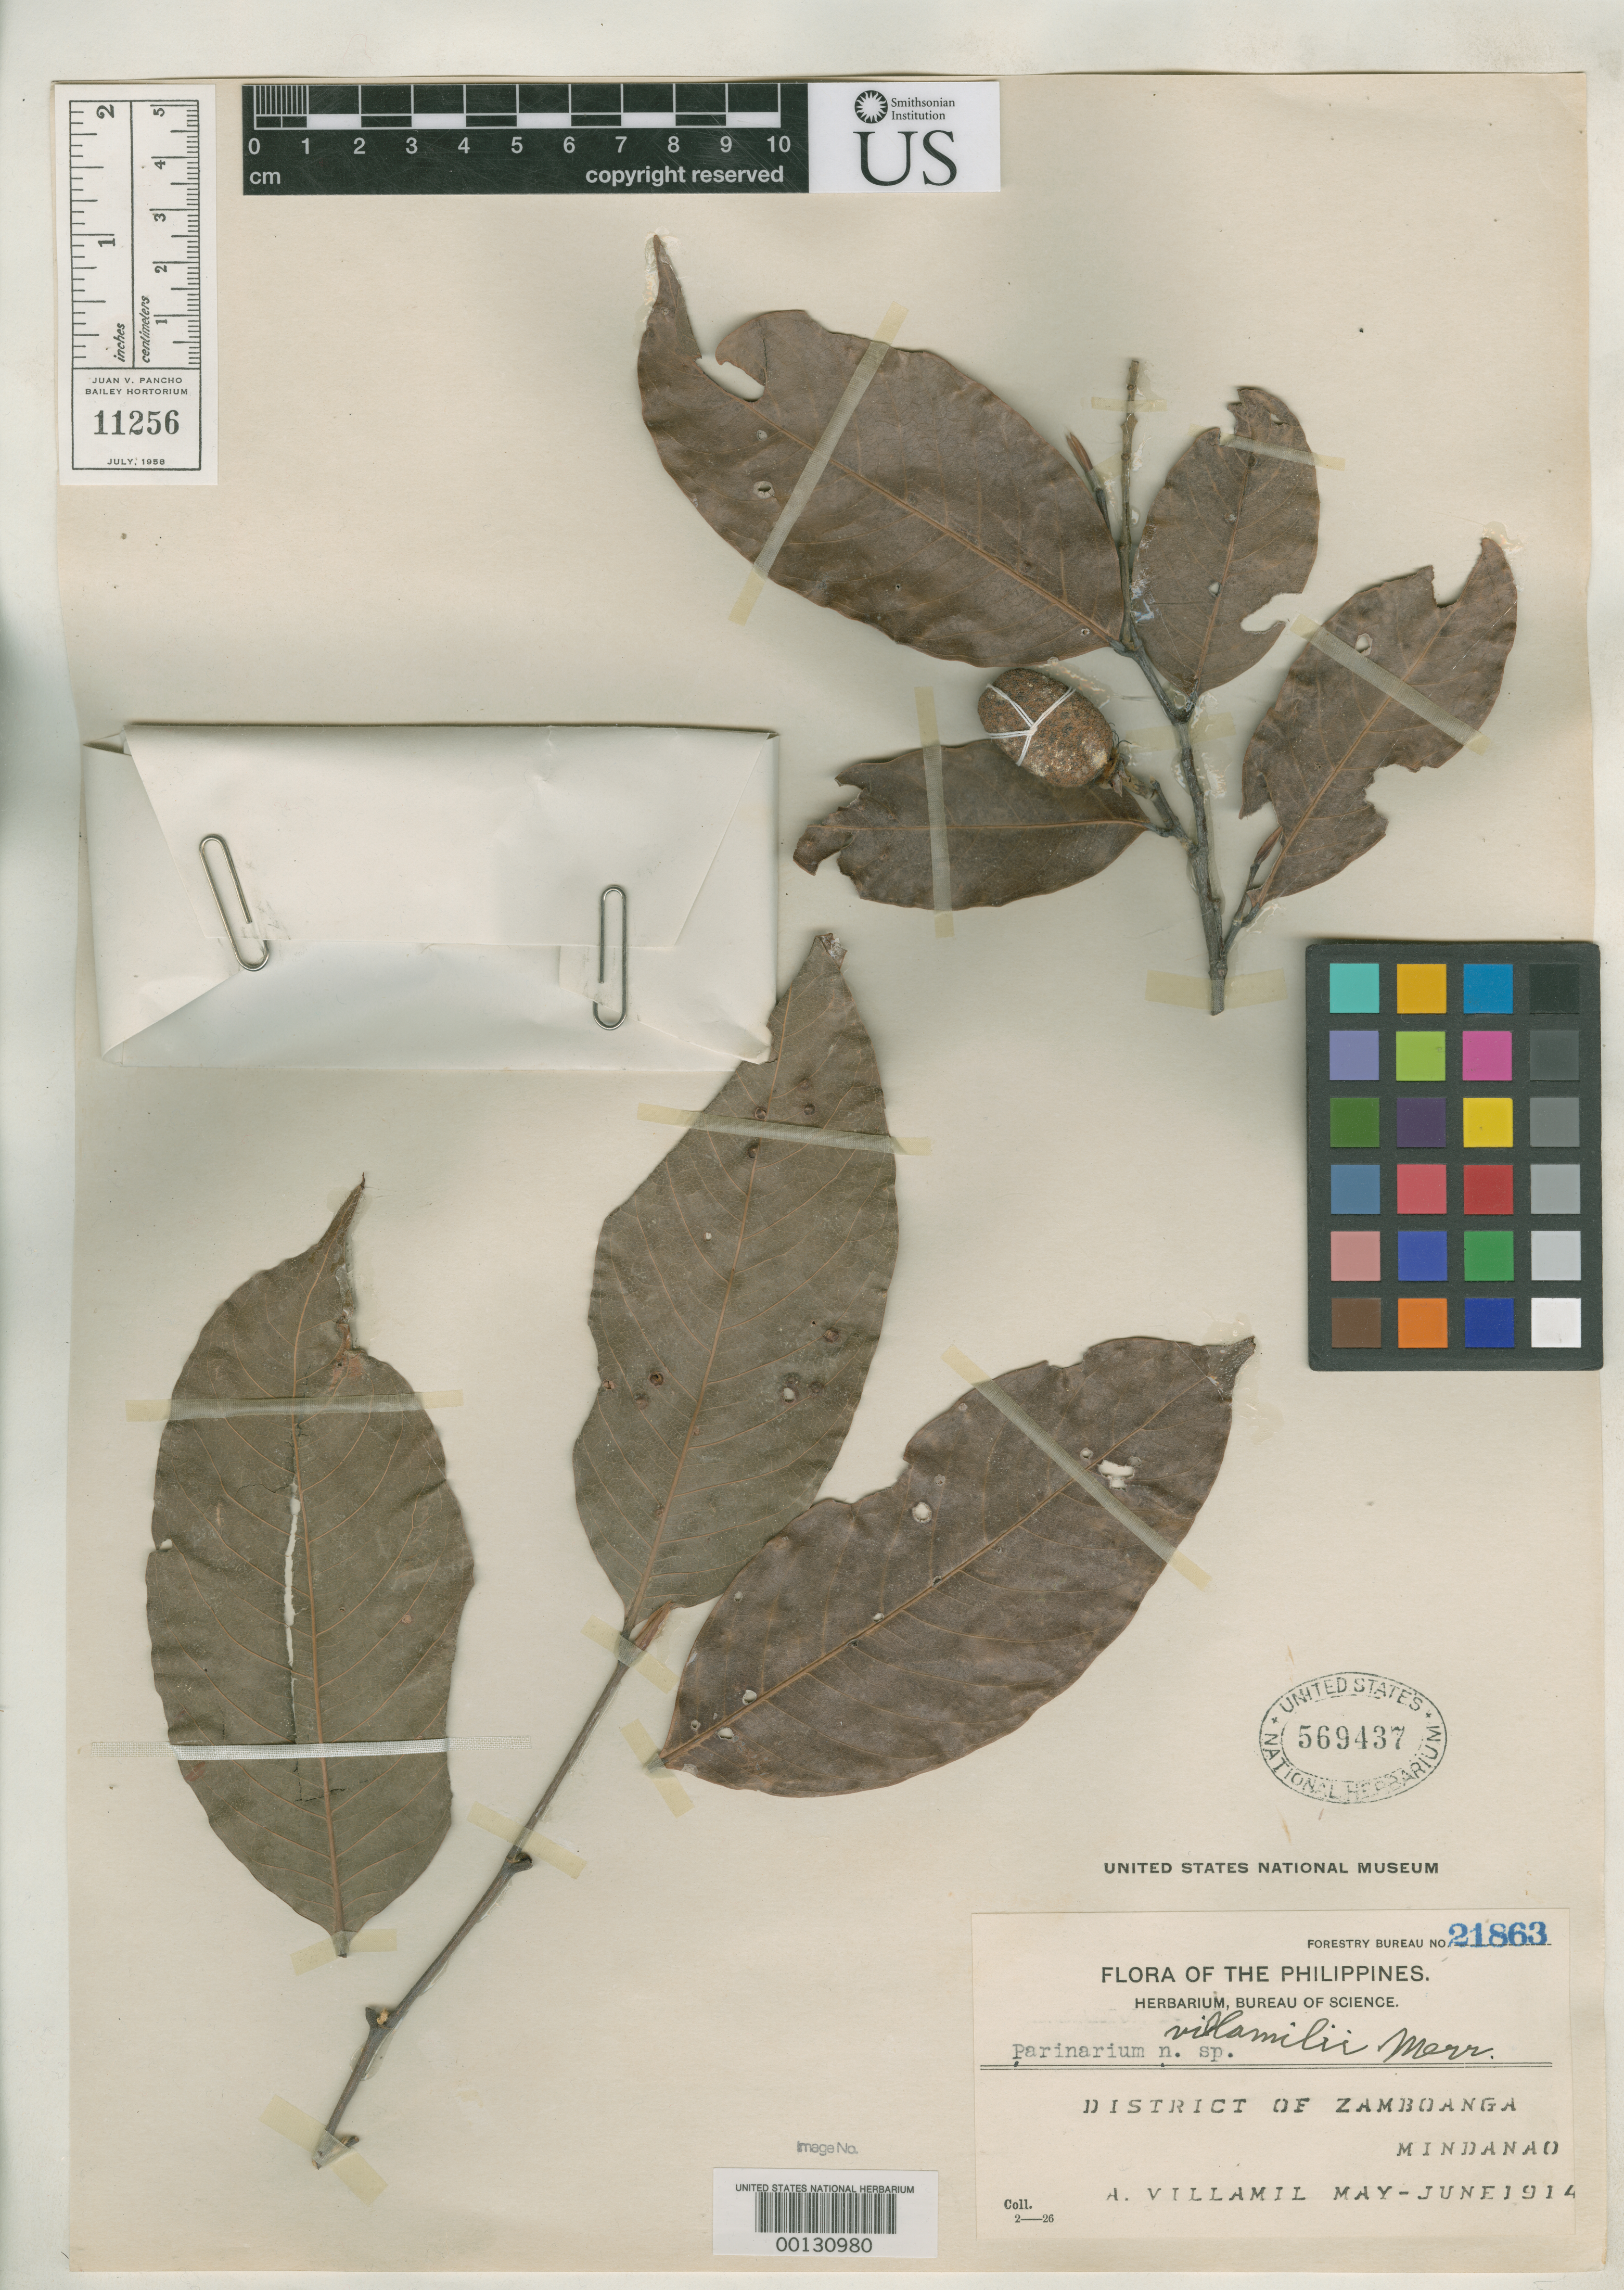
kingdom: Plantae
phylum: Tracheophyta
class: Magnoliopsida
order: Malpighiales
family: Chrysobalanaceae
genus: Parinari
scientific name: Parinari villamilii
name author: Merr.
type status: Isotype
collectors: A. Villamil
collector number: For. Bur. 21863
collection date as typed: Jun 1914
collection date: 1914-06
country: Philippines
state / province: Zamboanga Peninsula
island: Mindanao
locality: Tetuan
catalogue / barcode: US 569437